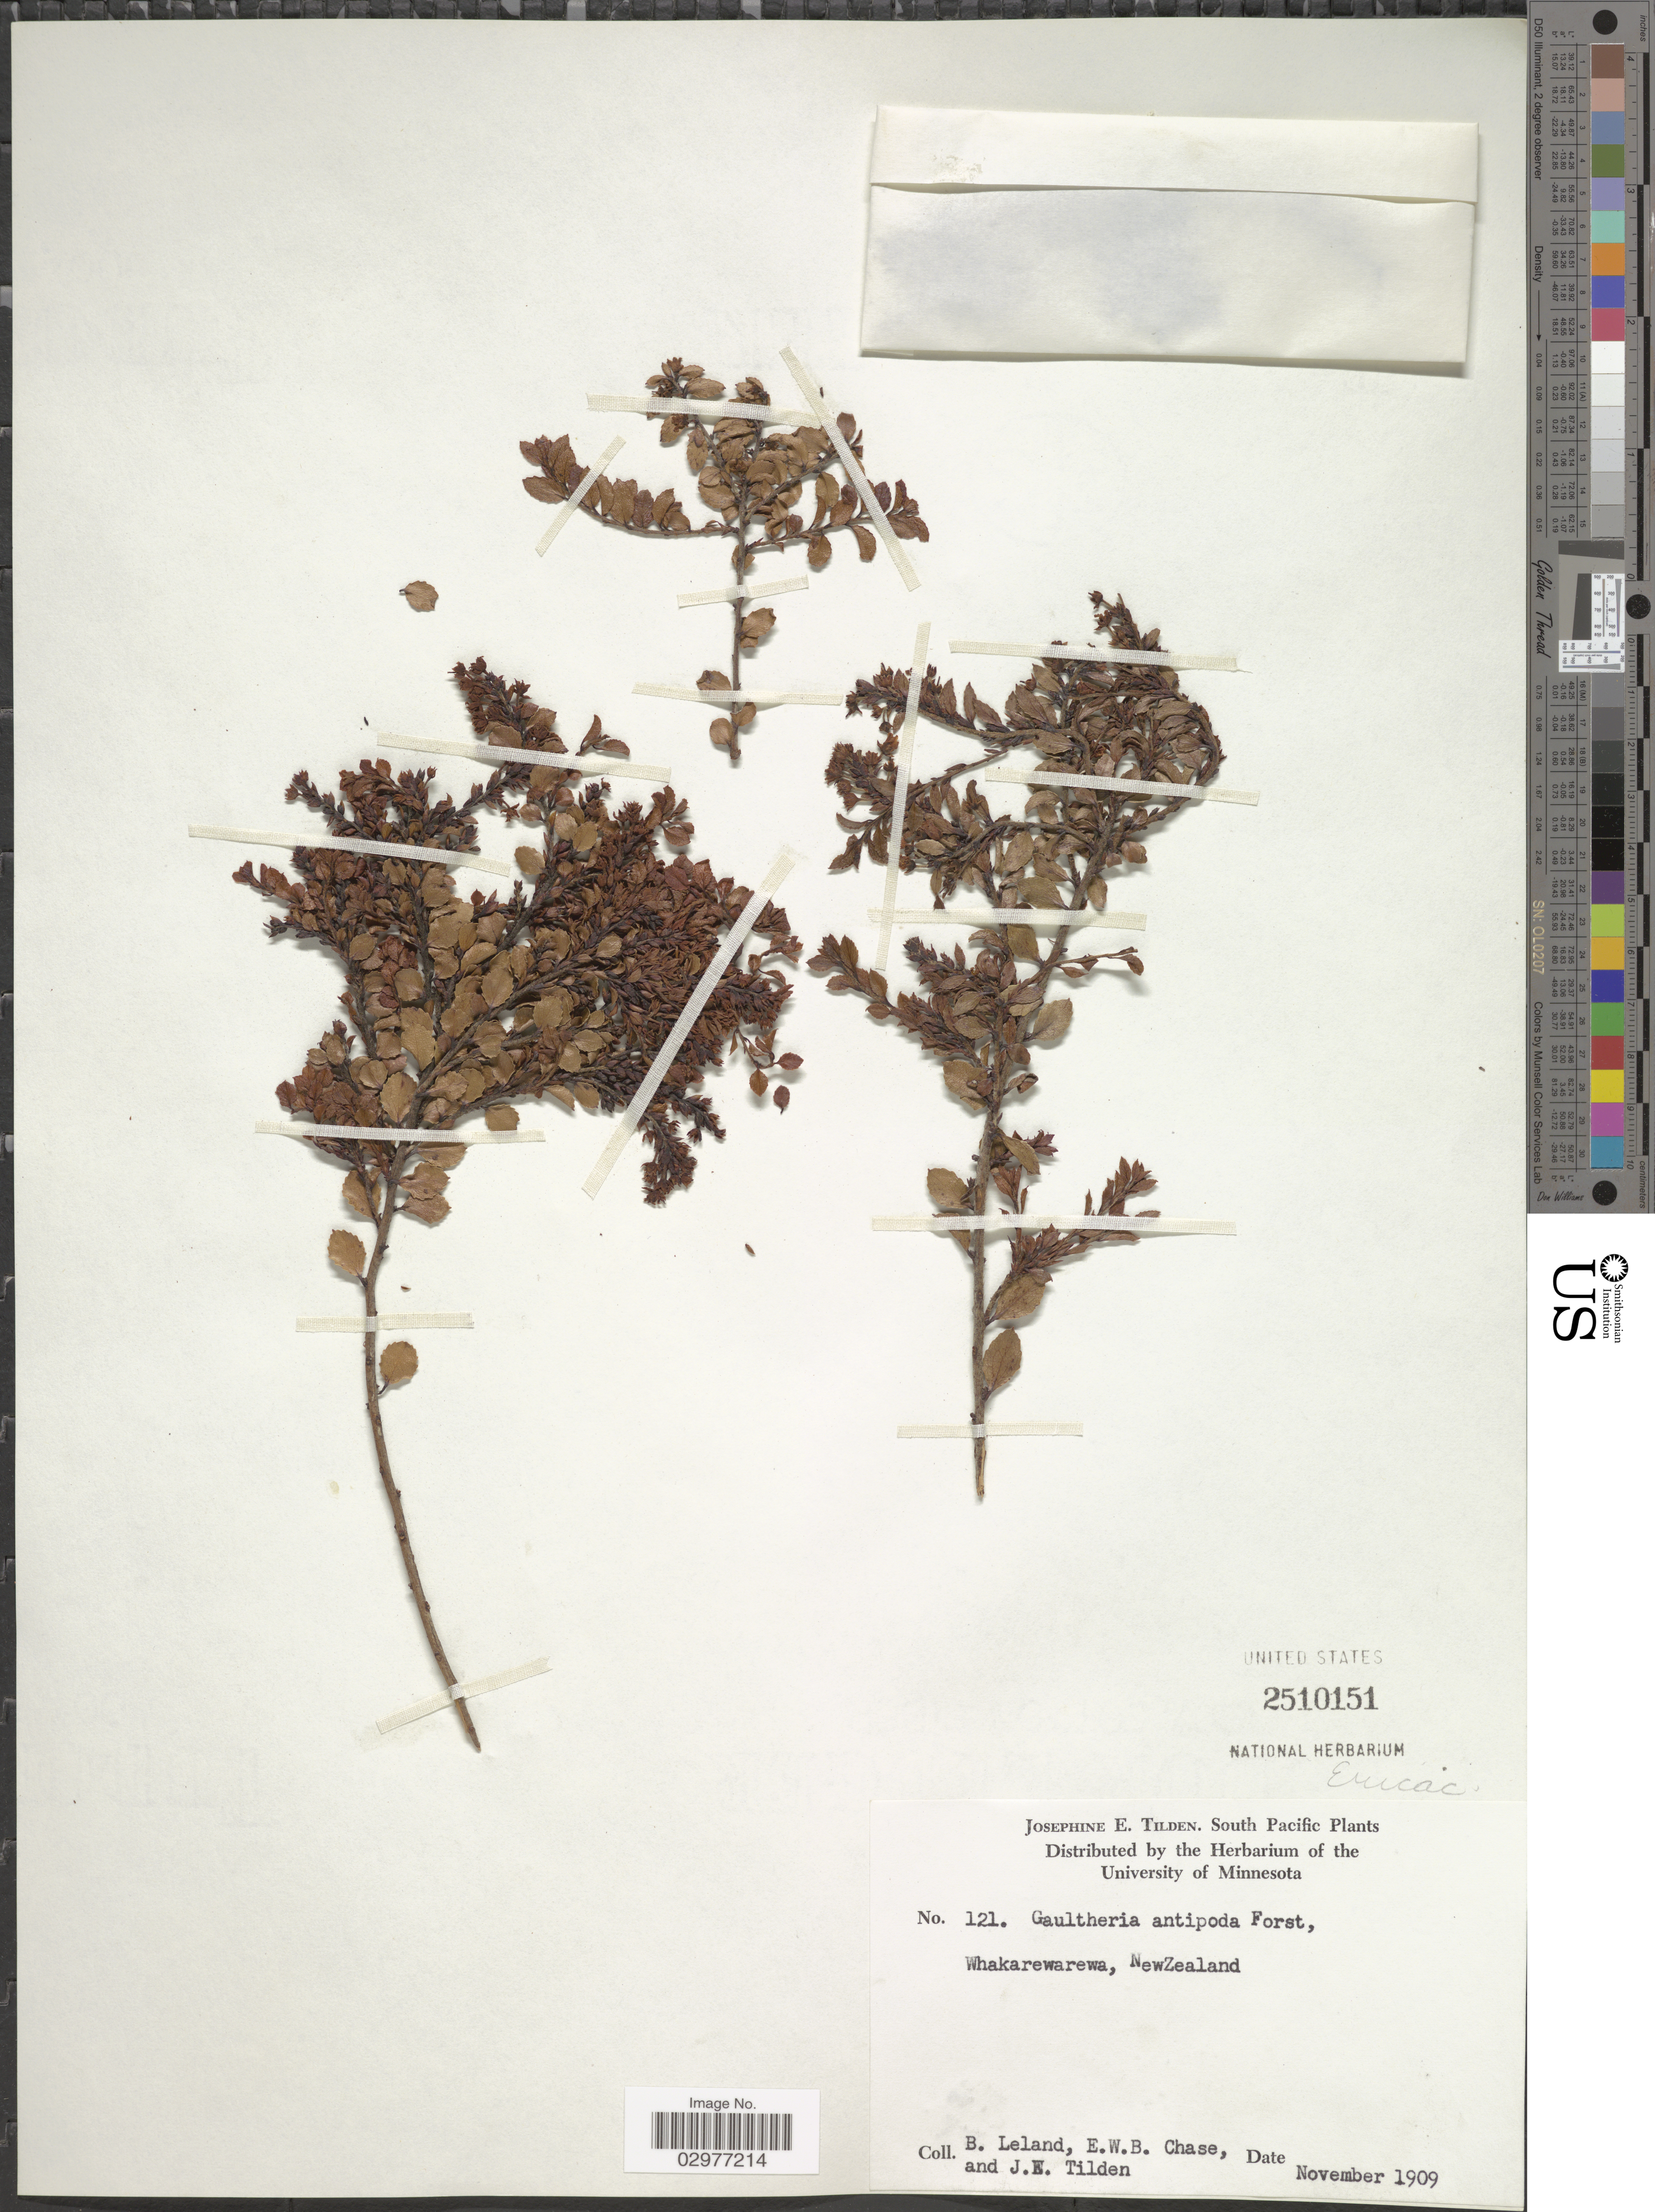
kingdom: Plantae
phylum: Tracheophyta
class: Magnoliopsida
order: Ericales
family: Ericaceae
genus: Gaultheria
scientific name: Gaultheria antipoda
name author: G. Forst.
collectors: B. Leland, E. W. Chase & J. E. Tilden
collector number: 121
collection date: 1909-11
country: New Zealand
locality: Whakarewarewa.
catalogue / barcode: US 2510151